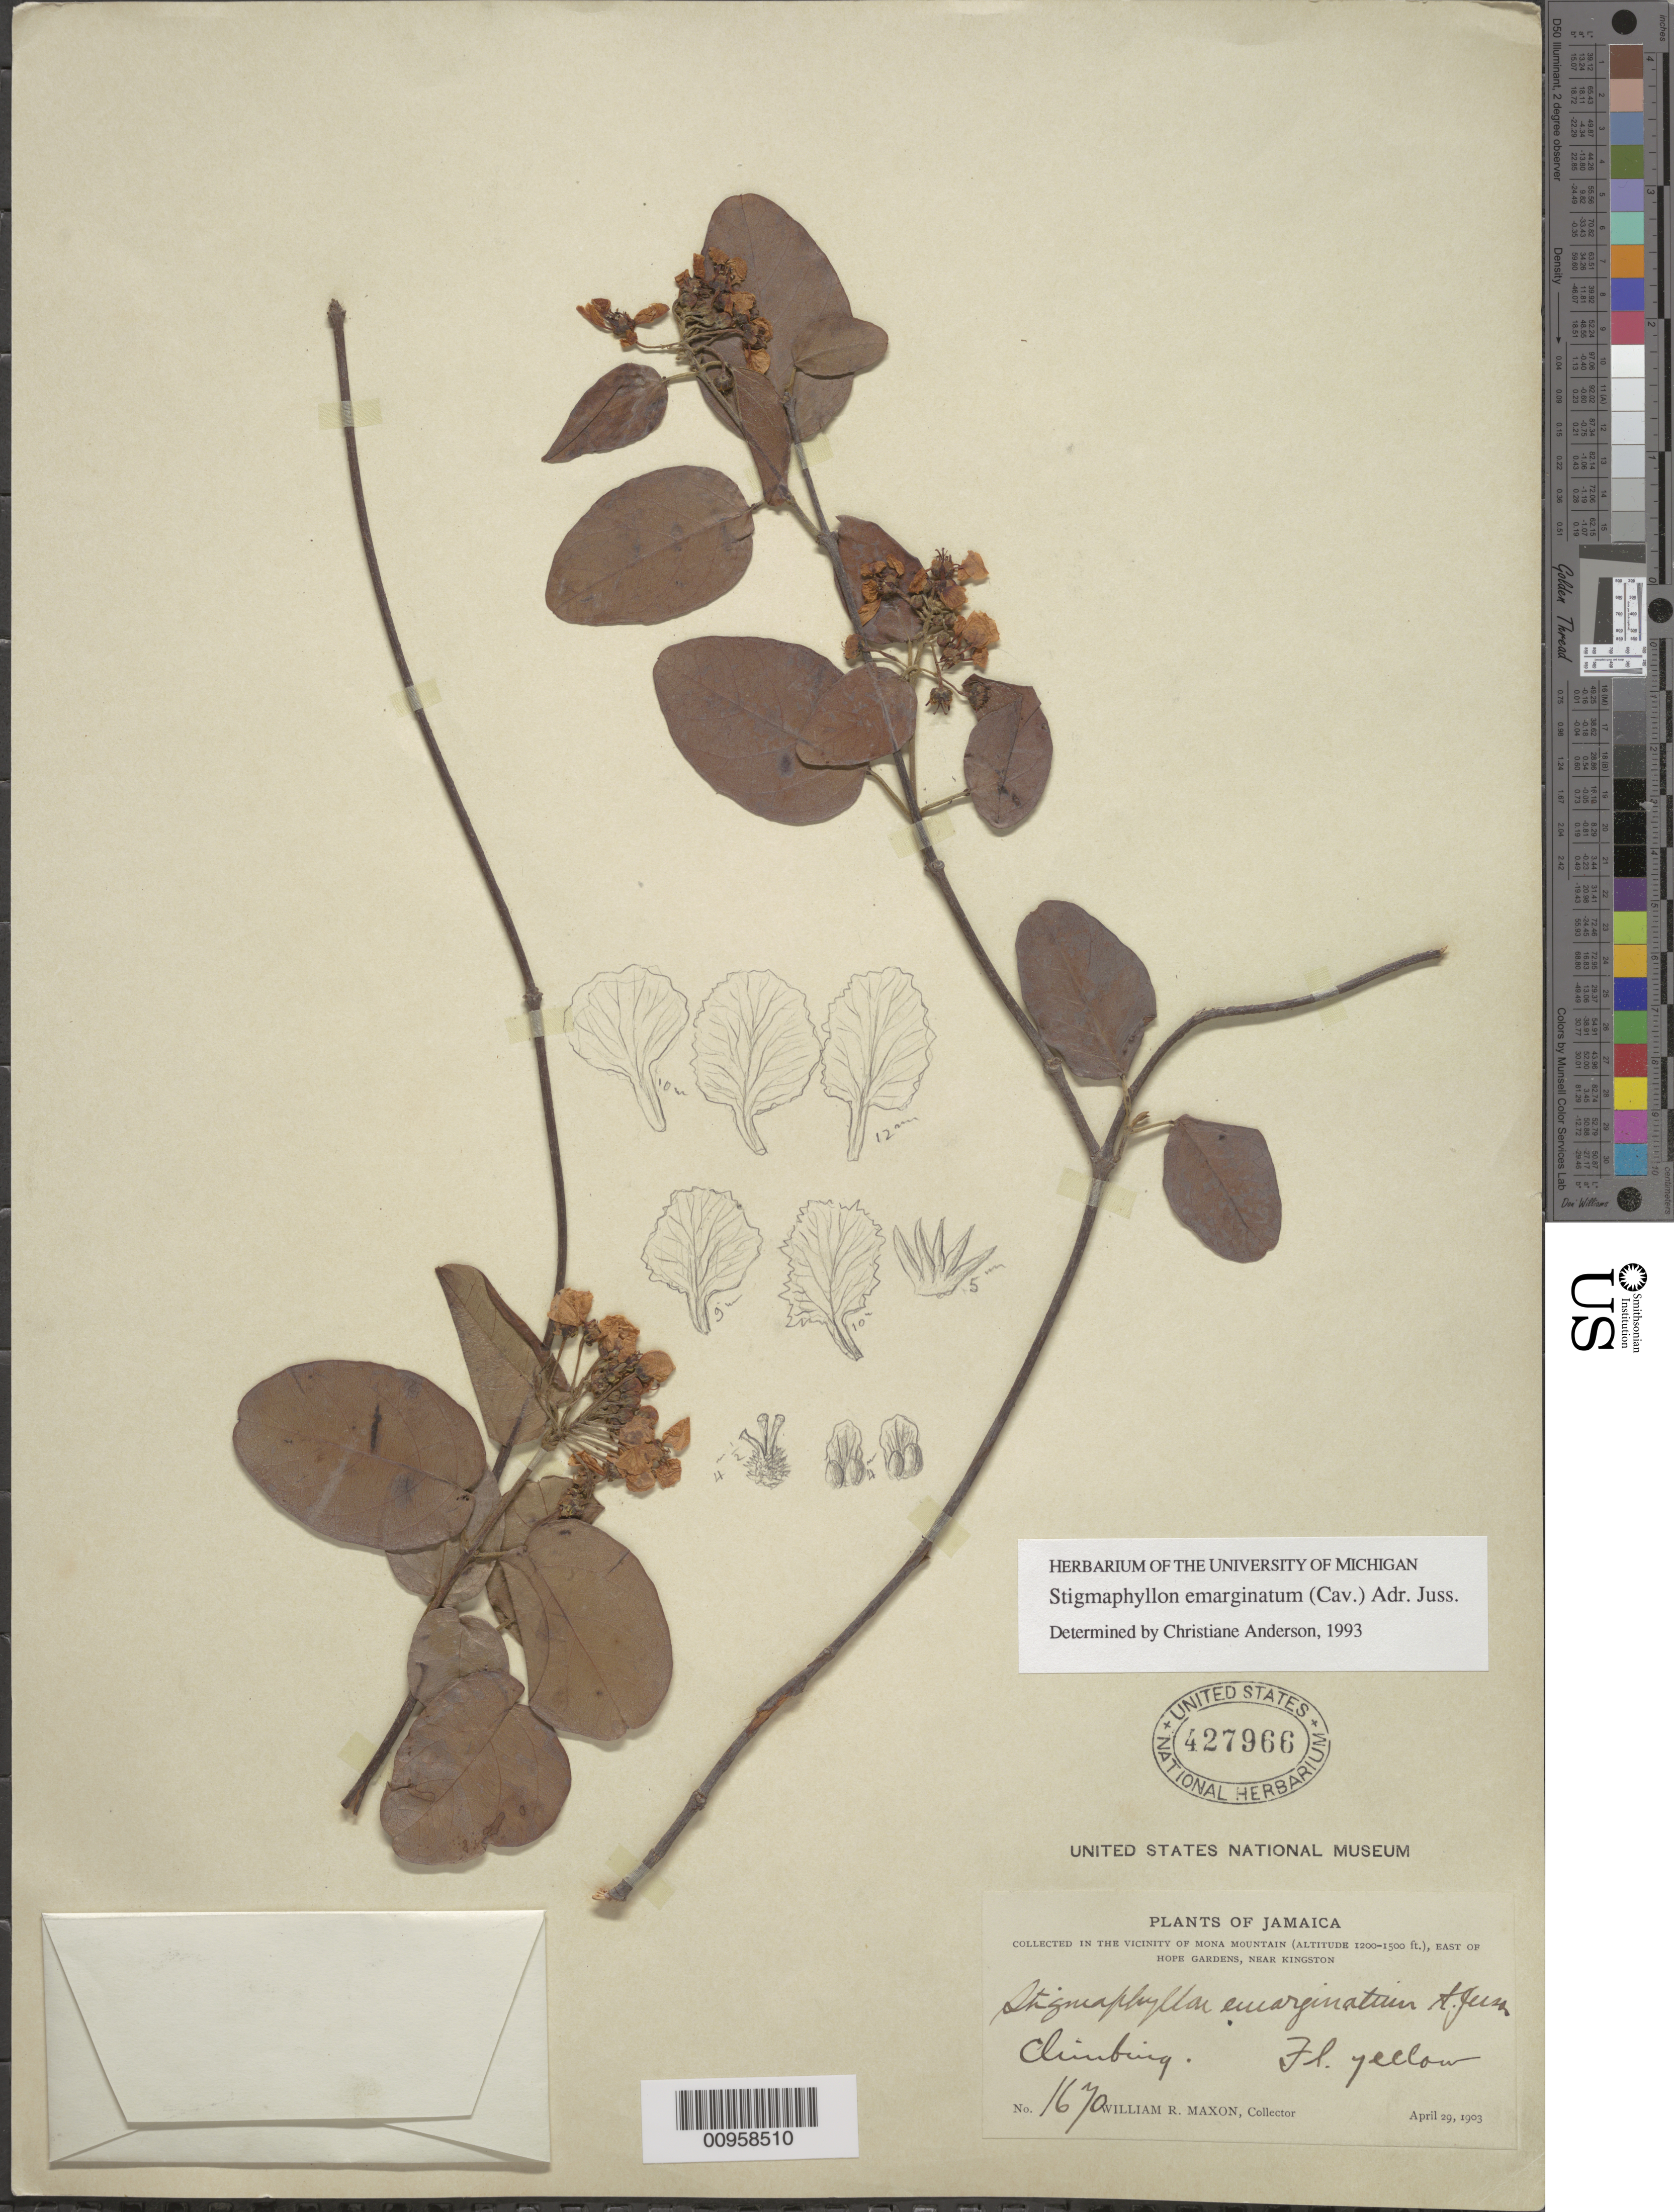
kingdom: Plantae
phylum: Tracheophyta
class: Magnoliopsida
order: Malpighiales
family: Malpighiaceae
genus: Stigmaphyllon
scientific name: Stigmaphyllon emarginatum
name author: (Cav.) A. Juss.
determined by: Anderson, C.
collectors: W. R. Maxon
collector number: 1670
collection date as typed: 29 Apr 1903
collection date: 1903-04-29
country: Jamaica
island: Jamaica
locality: In the vicinity of Mona Mountain, east of Hope Gardens, near Kingston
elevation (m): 366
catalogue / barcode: US 427966